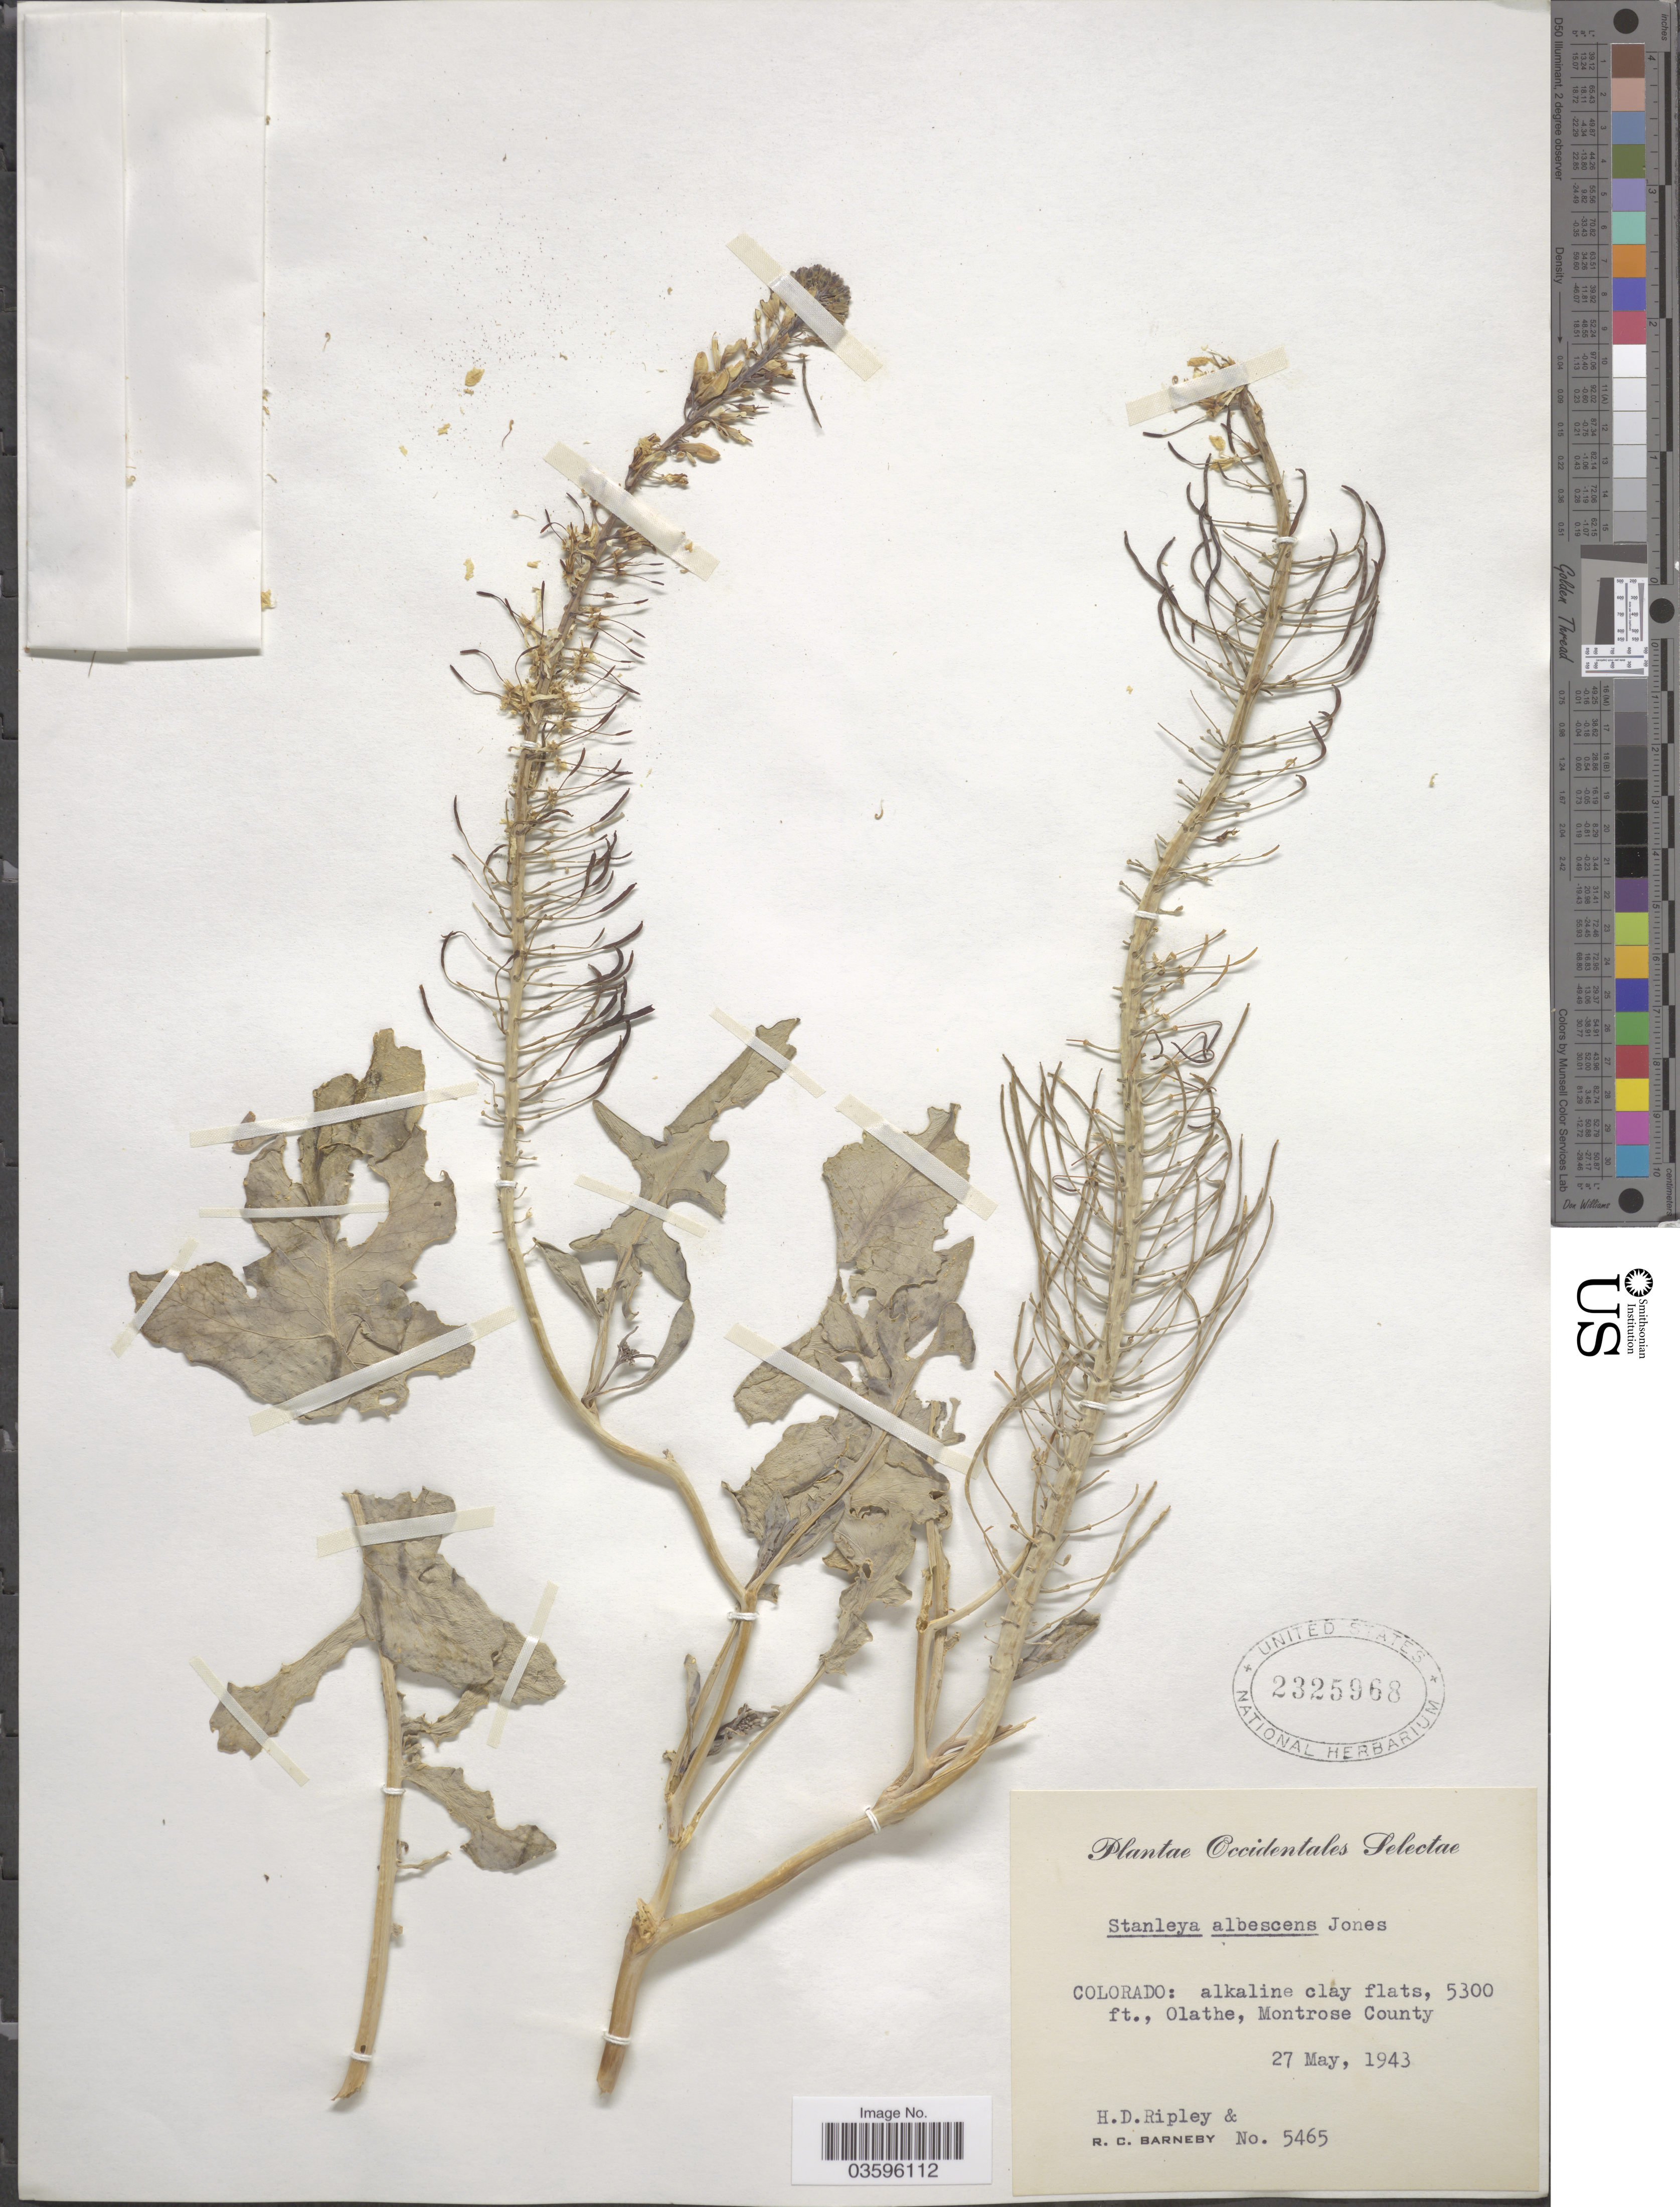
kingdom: Plantae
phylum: Tracheophyta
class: Magnoliopsida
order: Brassicales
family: Brassicaceae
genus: Stanleya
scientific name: Stanleya albescens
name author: M.E. Jones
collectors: H. Ripley & R. C. Barneby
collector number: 5465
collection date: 1943-05-27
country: United States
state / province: Colorado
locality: Occidentales Selectae. Alkaline clay flats, Olathe, Montrose County.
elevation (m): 1615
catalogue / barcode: US 2325968